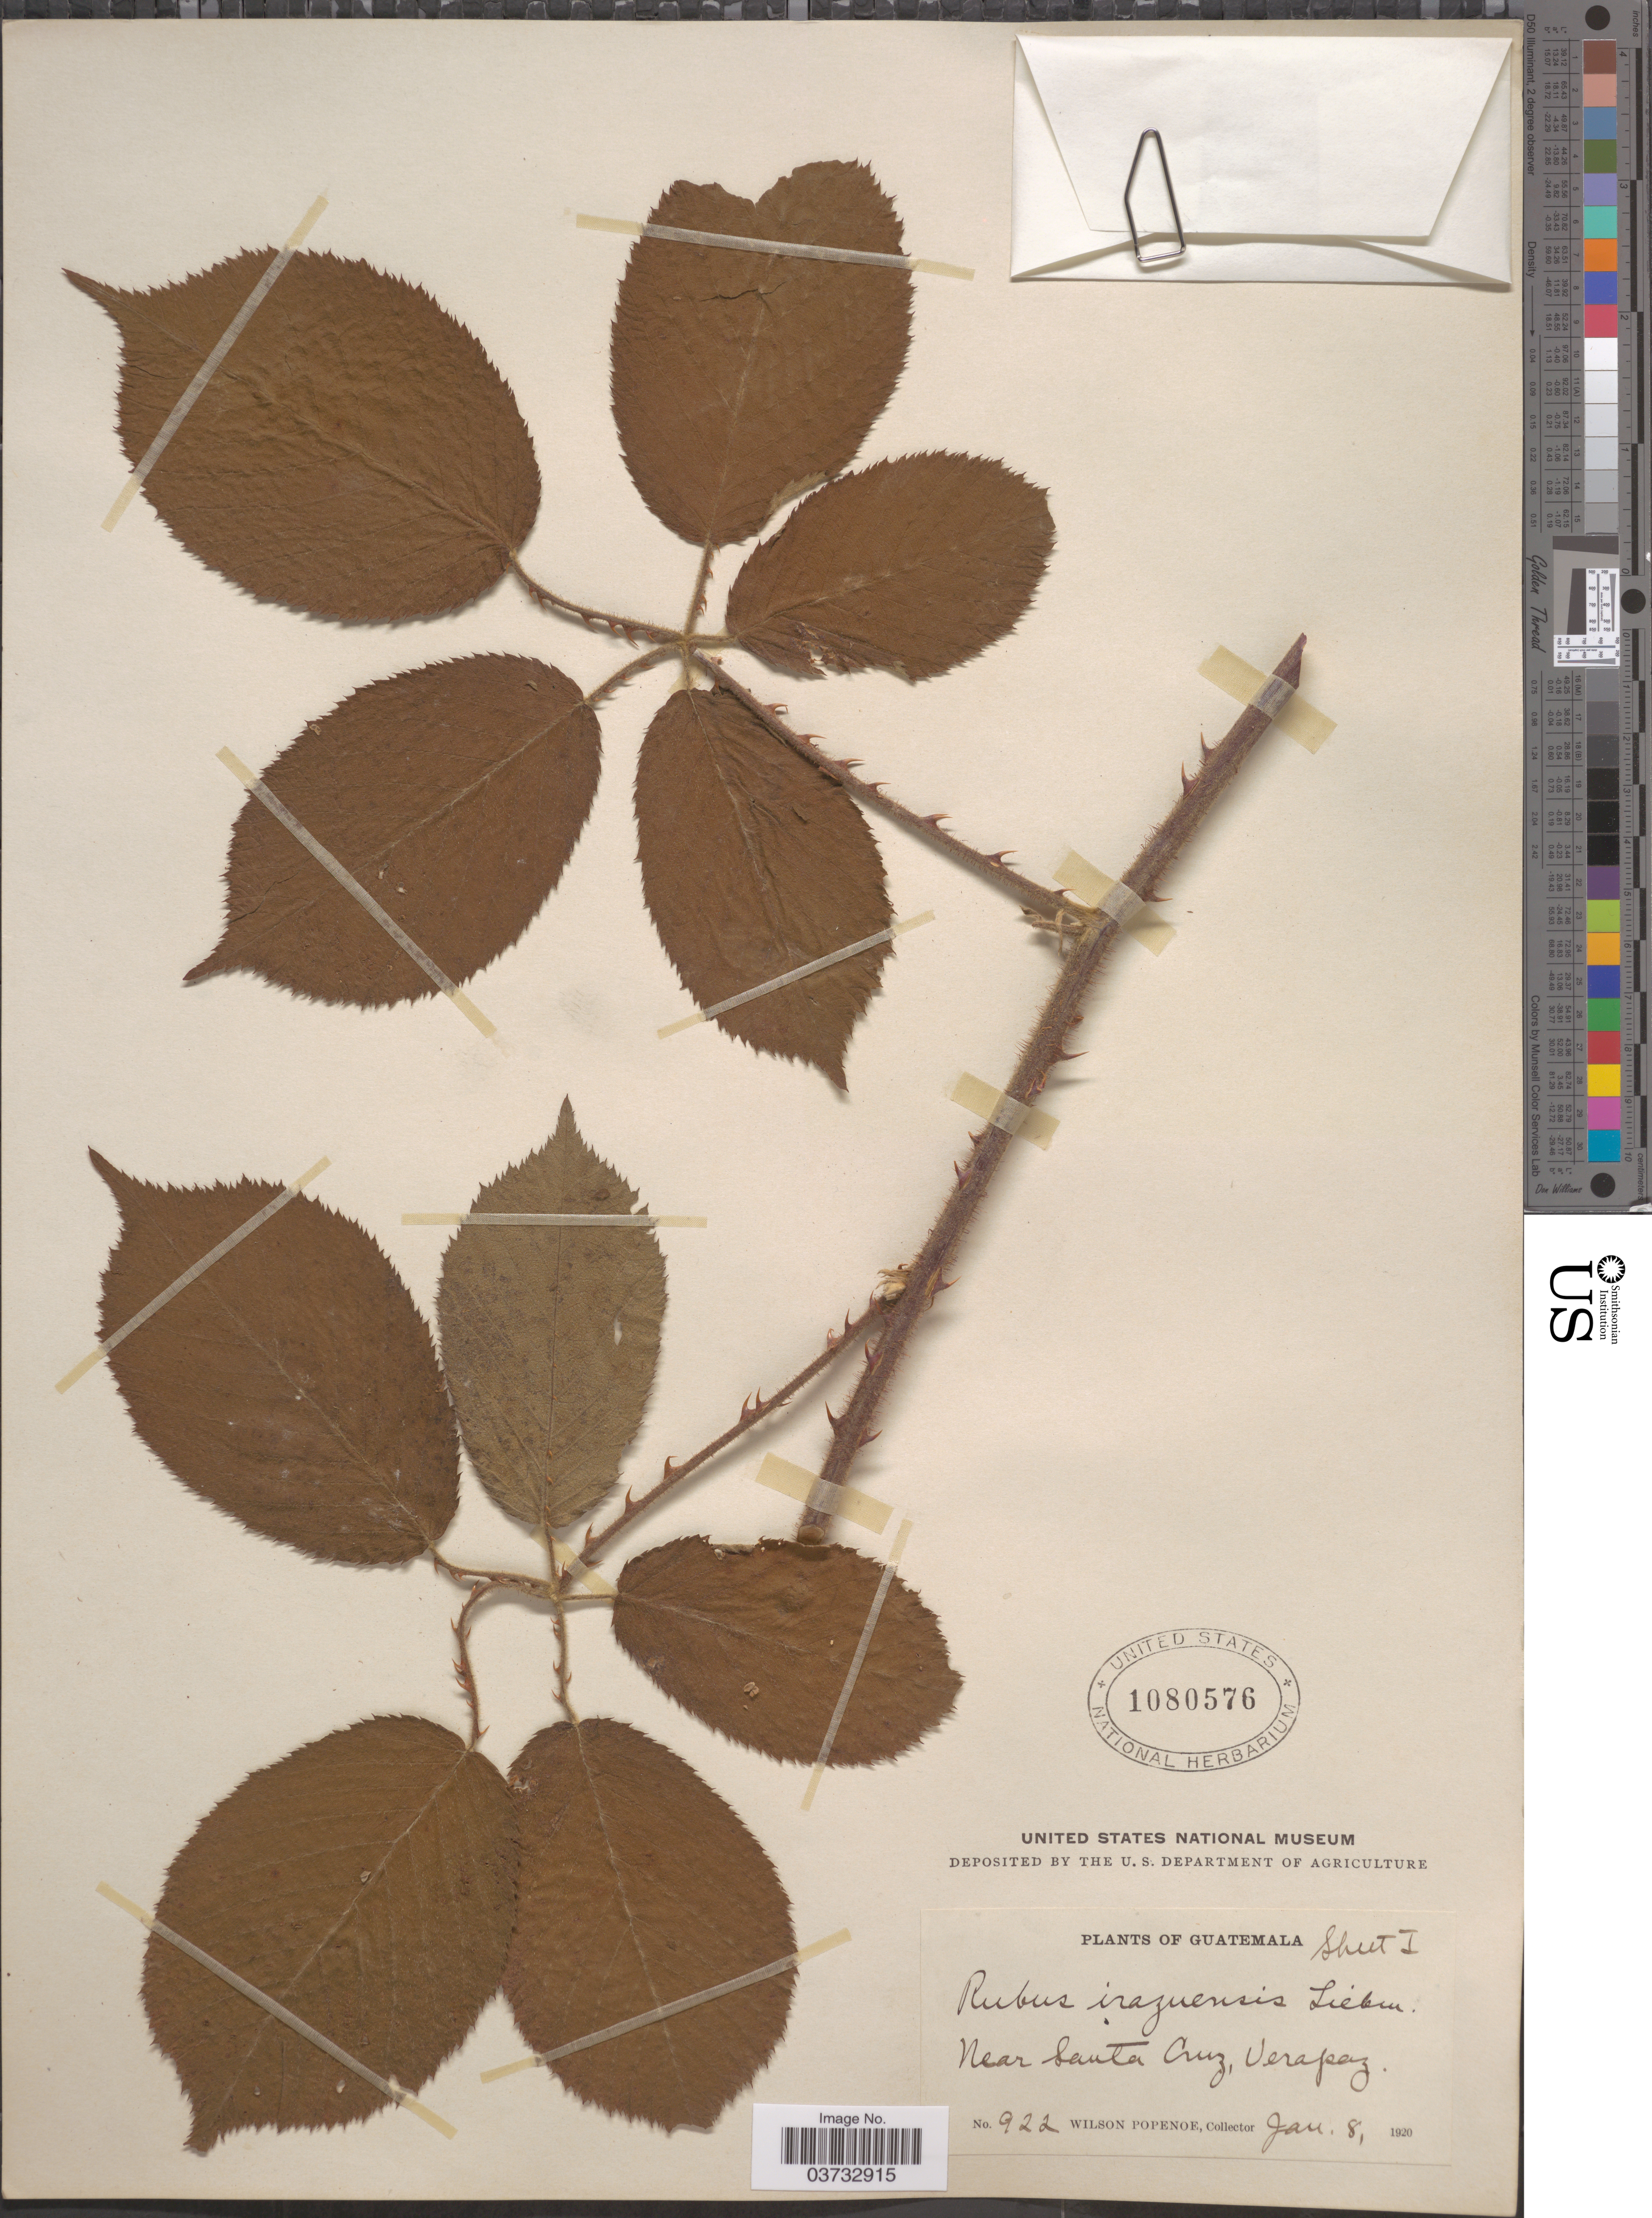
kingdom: Plantae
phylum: Tracheophyta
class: Magnoliopsida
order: Rosales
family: Rosaceae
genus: Rubus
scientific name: Rubus irasuensis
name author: Liebm.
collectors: F. Popenoe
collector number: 922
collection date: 1920-01-08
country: Guatemala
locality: Near Santa Cruz, Verapaz.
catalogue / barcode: US 1080576